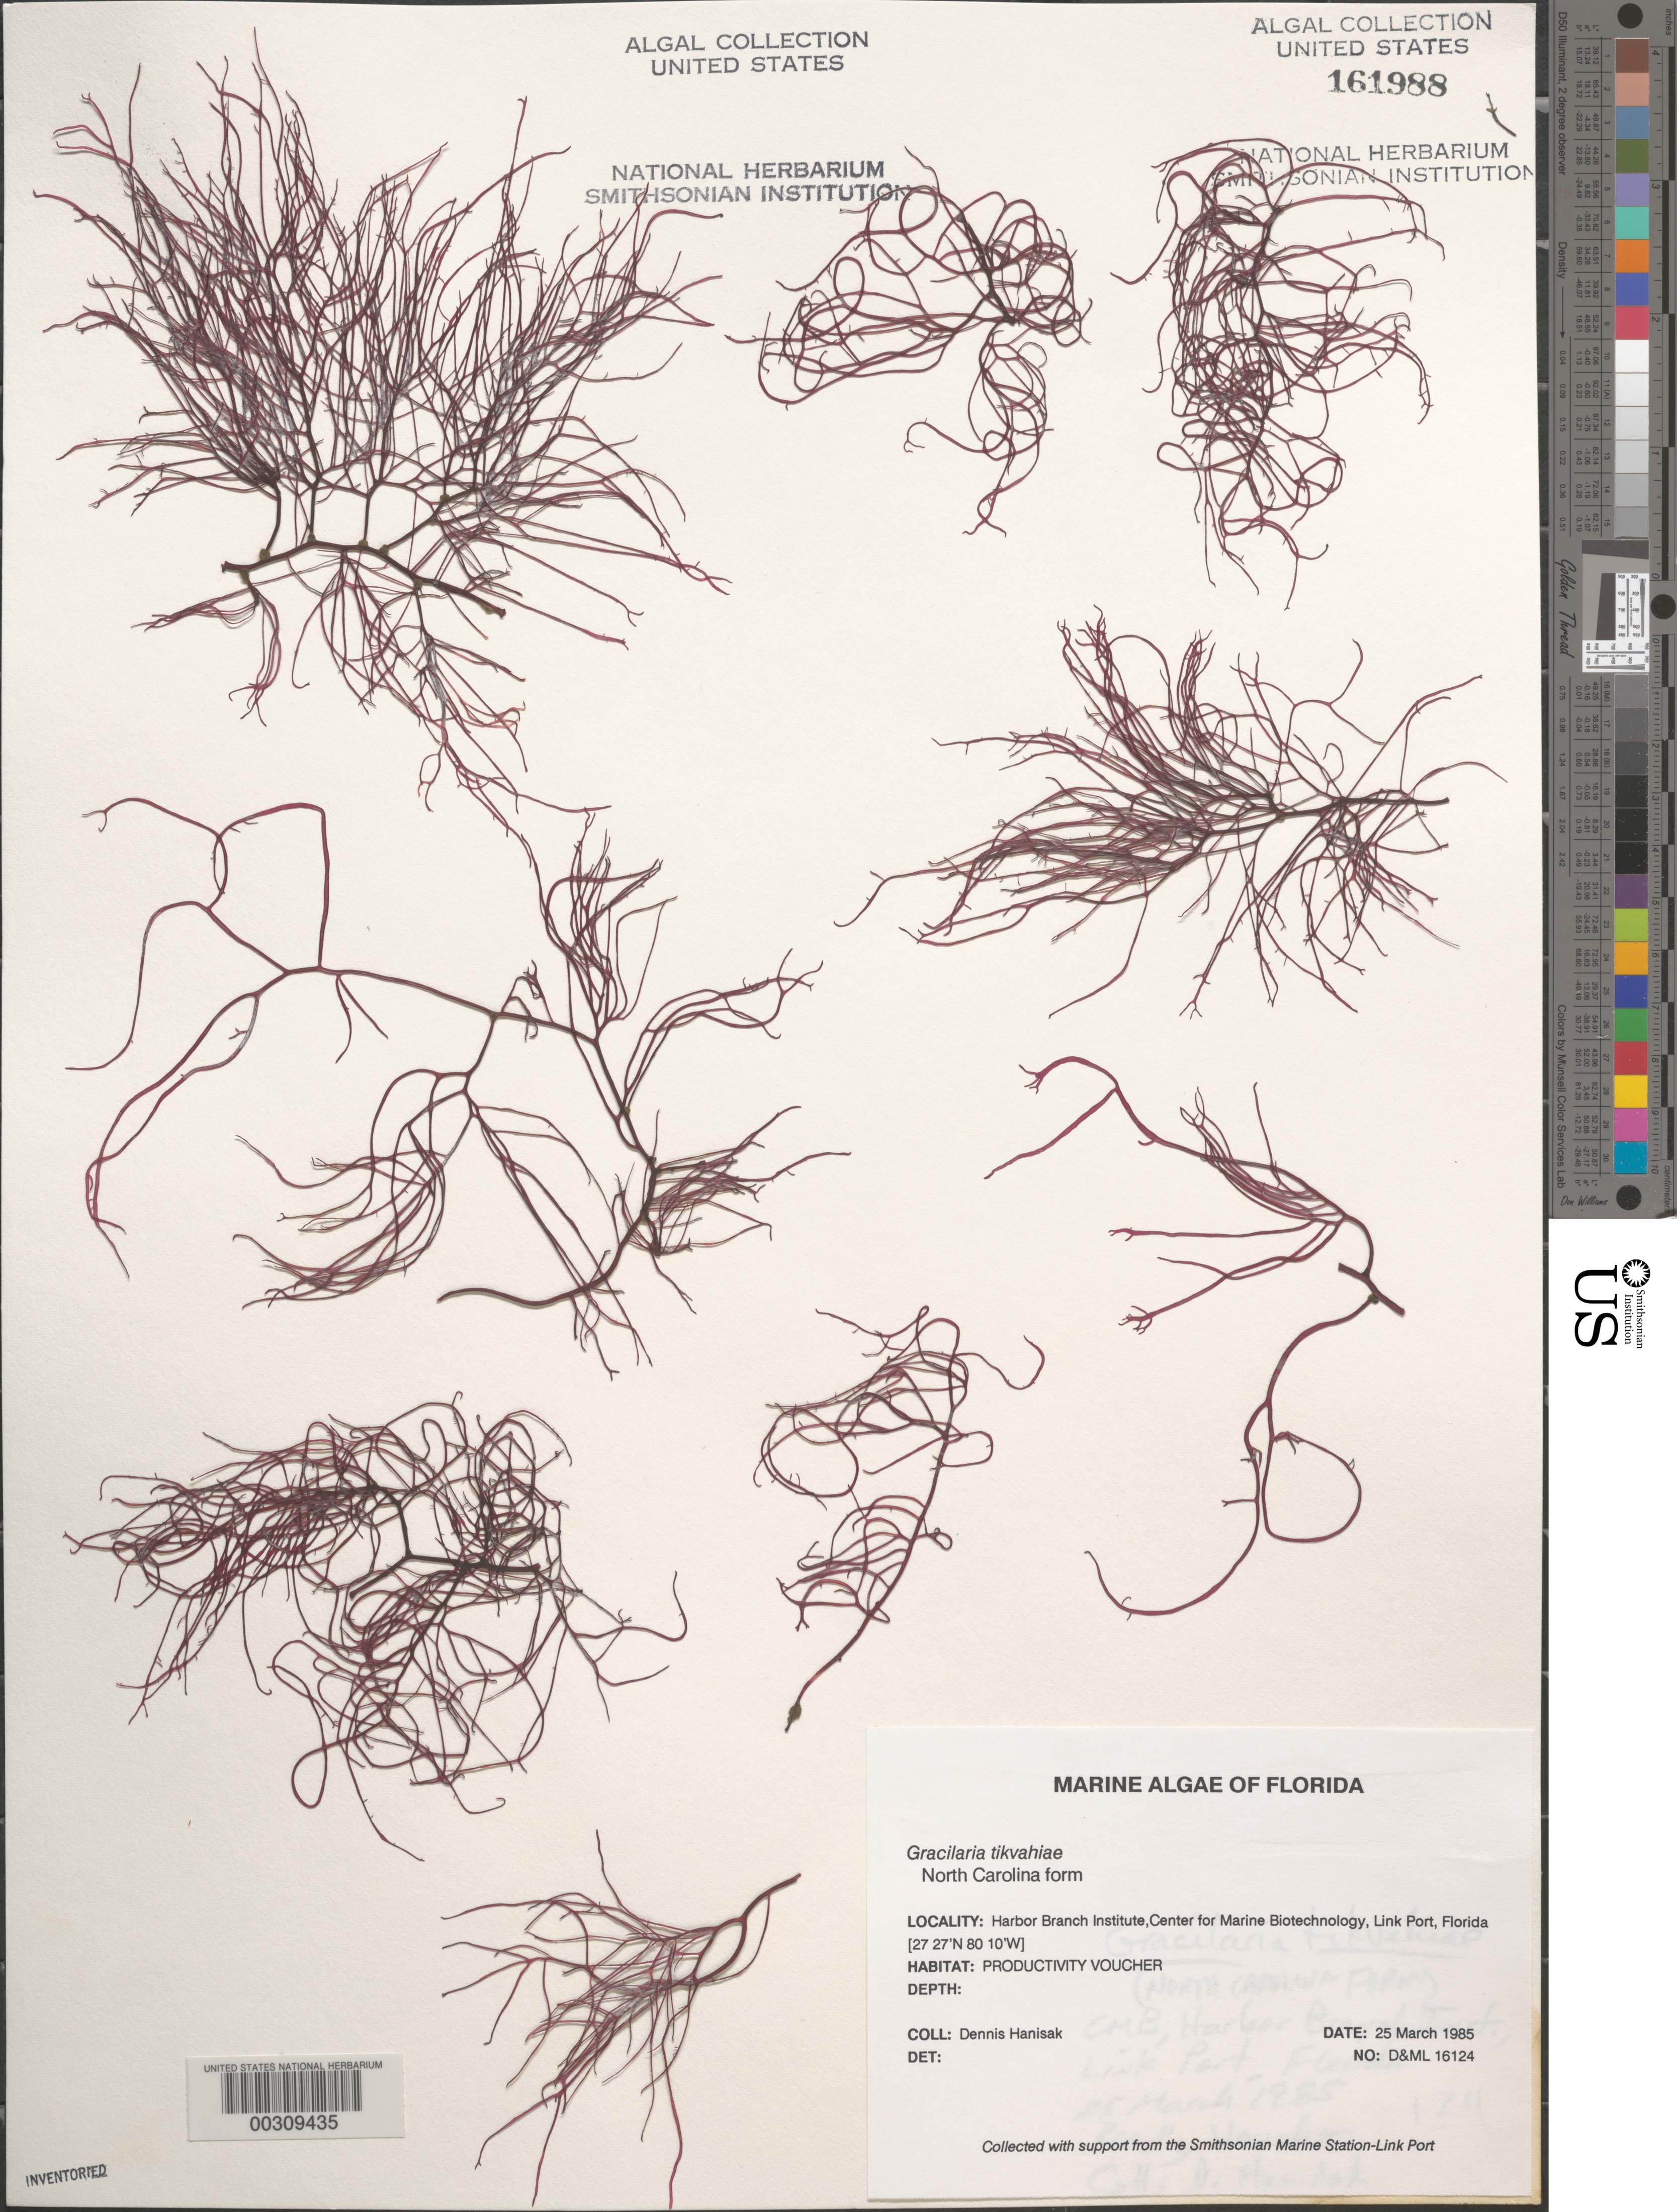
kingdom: Plantae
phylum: Rhodophyta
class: Florideophyceae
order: Gracilariales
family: Gracilariaceae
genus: Gracilaria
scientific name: Gracilaria tikvahiae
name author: McLachlan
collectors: M. Hanisak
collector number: D&ML 16124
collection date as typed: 25 Mar 1985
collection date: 1985-03-25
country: United States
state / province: Florida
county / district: Saint Lucie County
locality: Harbor Branch Oceanographic Institutue, Center for Marine Biotechnology, Link Port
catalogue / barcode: US 161988